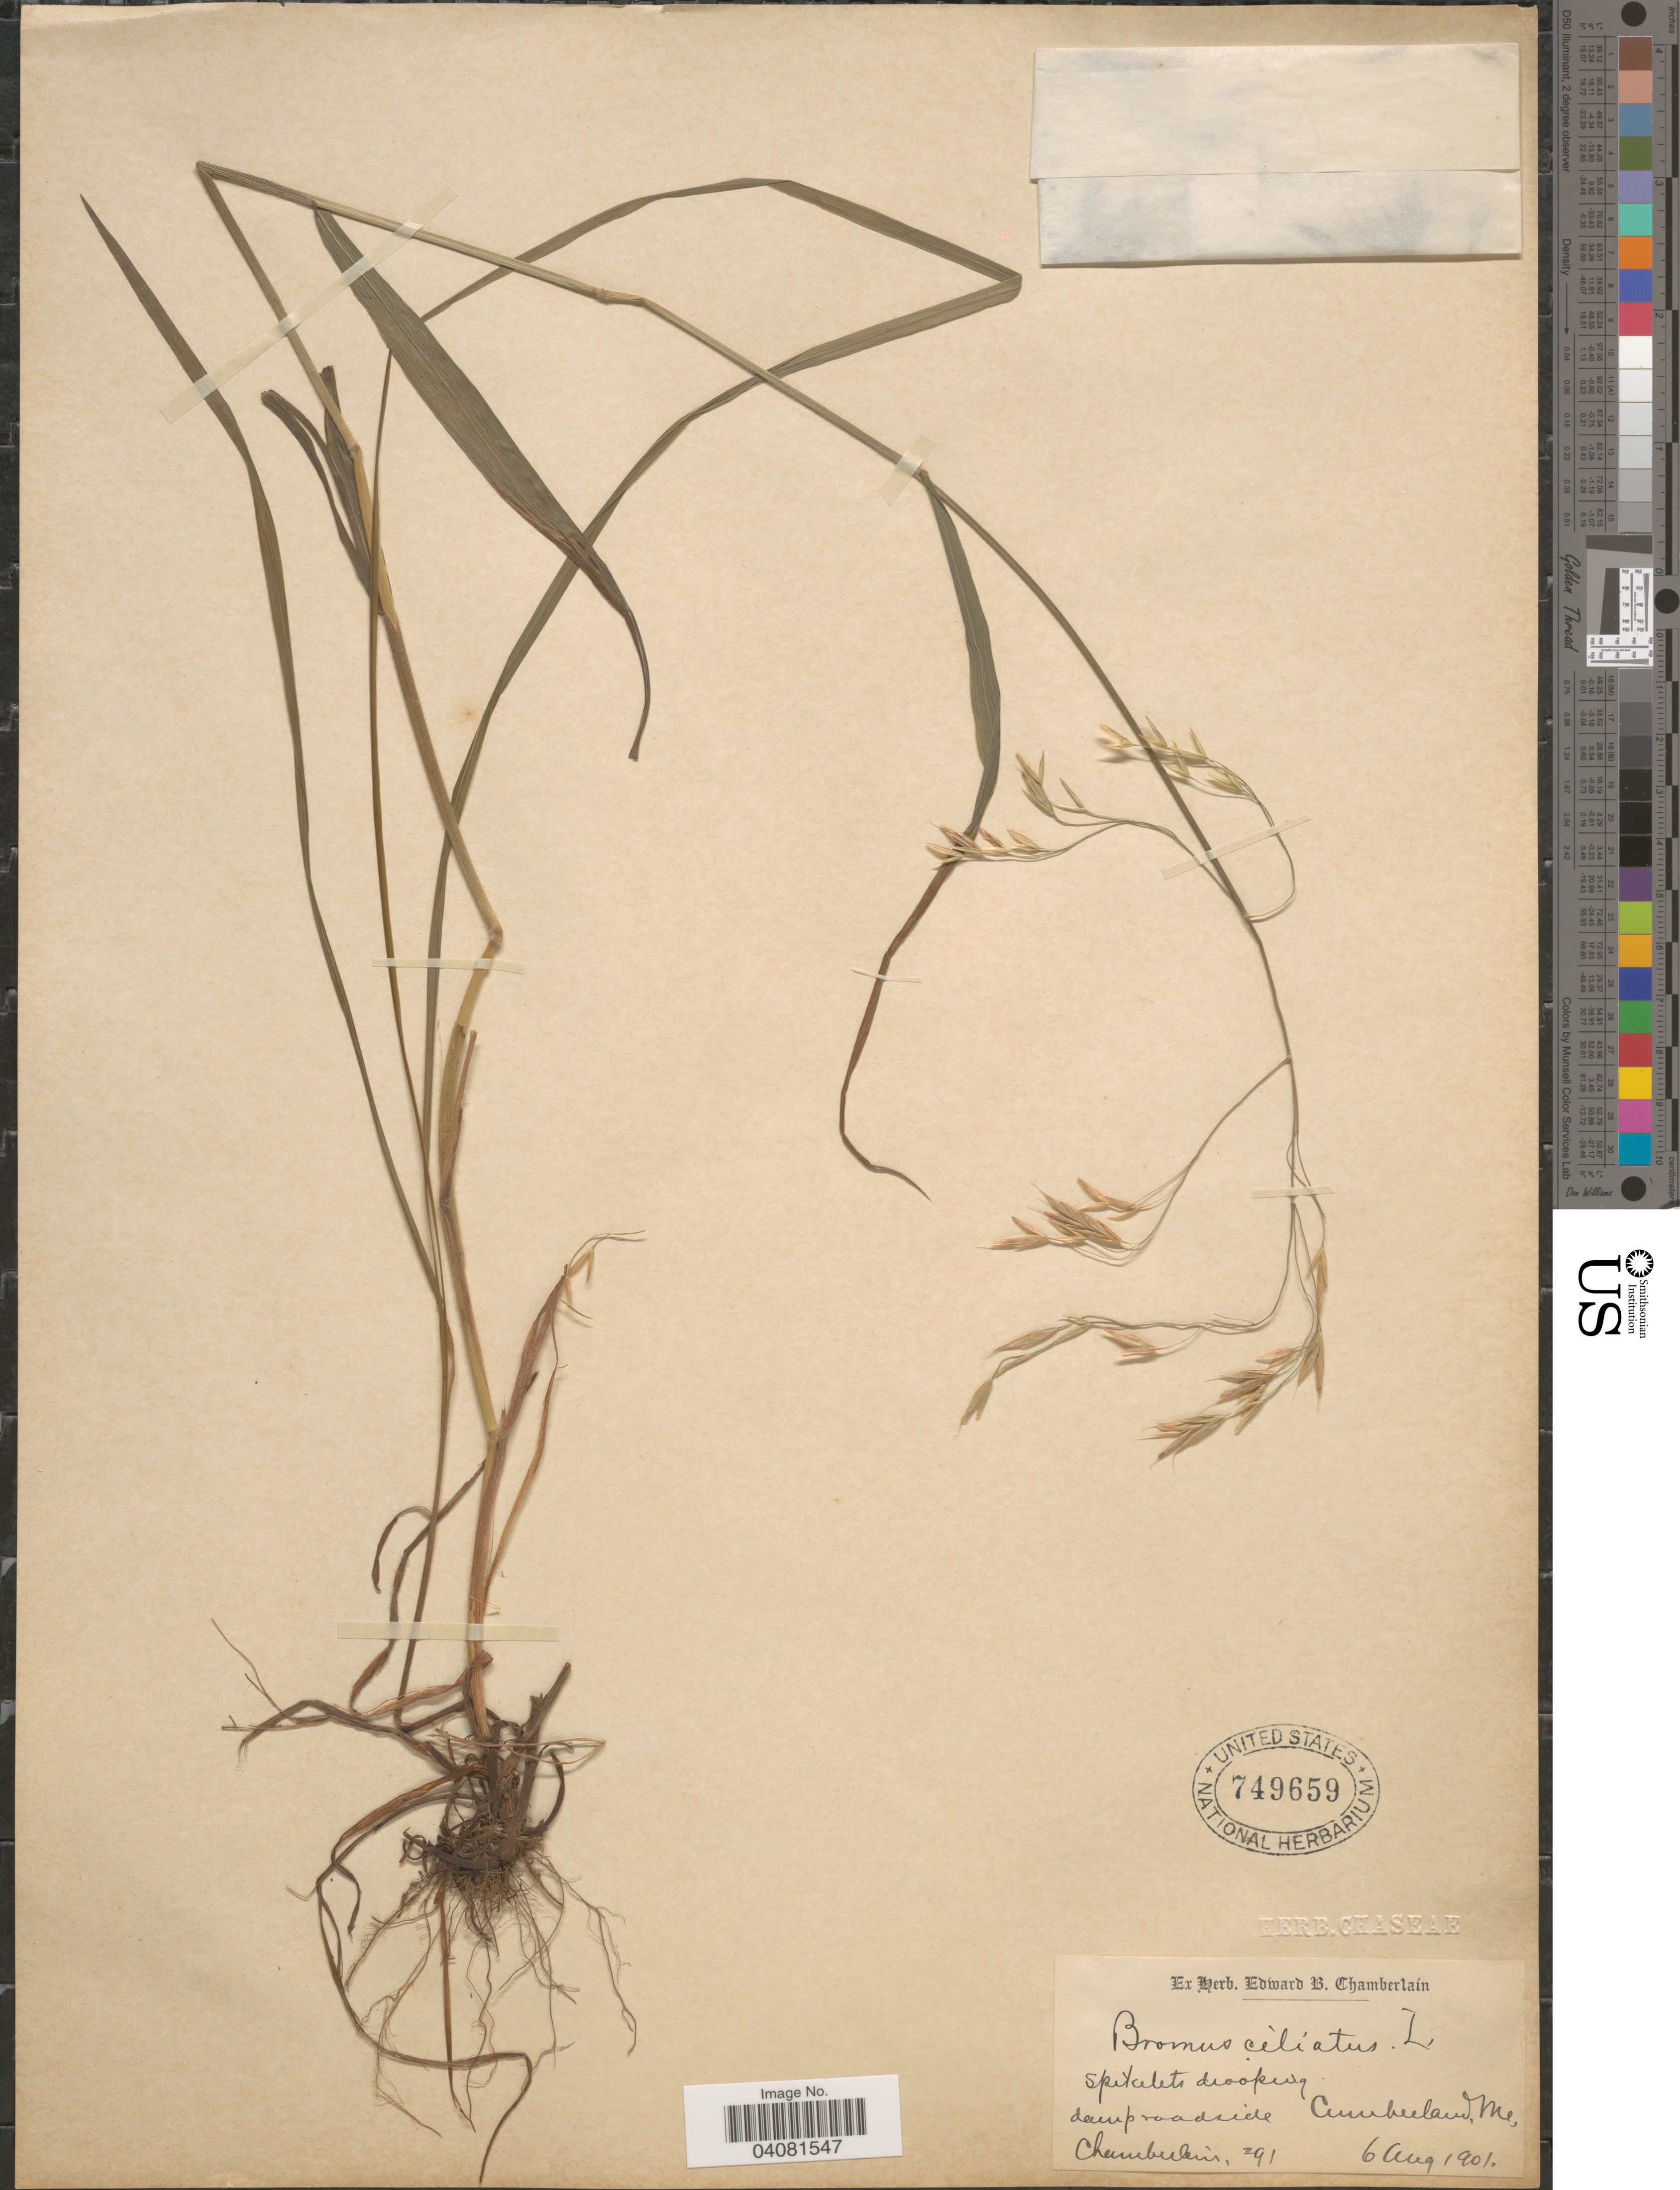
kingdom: Plantae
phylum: Tracheophyta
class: Liliopsida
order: Poales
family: Poaceae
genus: Bromus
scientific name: Bromus ciliatus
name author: L.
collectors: -. Chamberlain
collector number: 291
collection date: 1901-08-06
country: United States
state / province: Maine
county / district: Cumberland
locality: Cumberland.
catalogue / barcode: US 749659